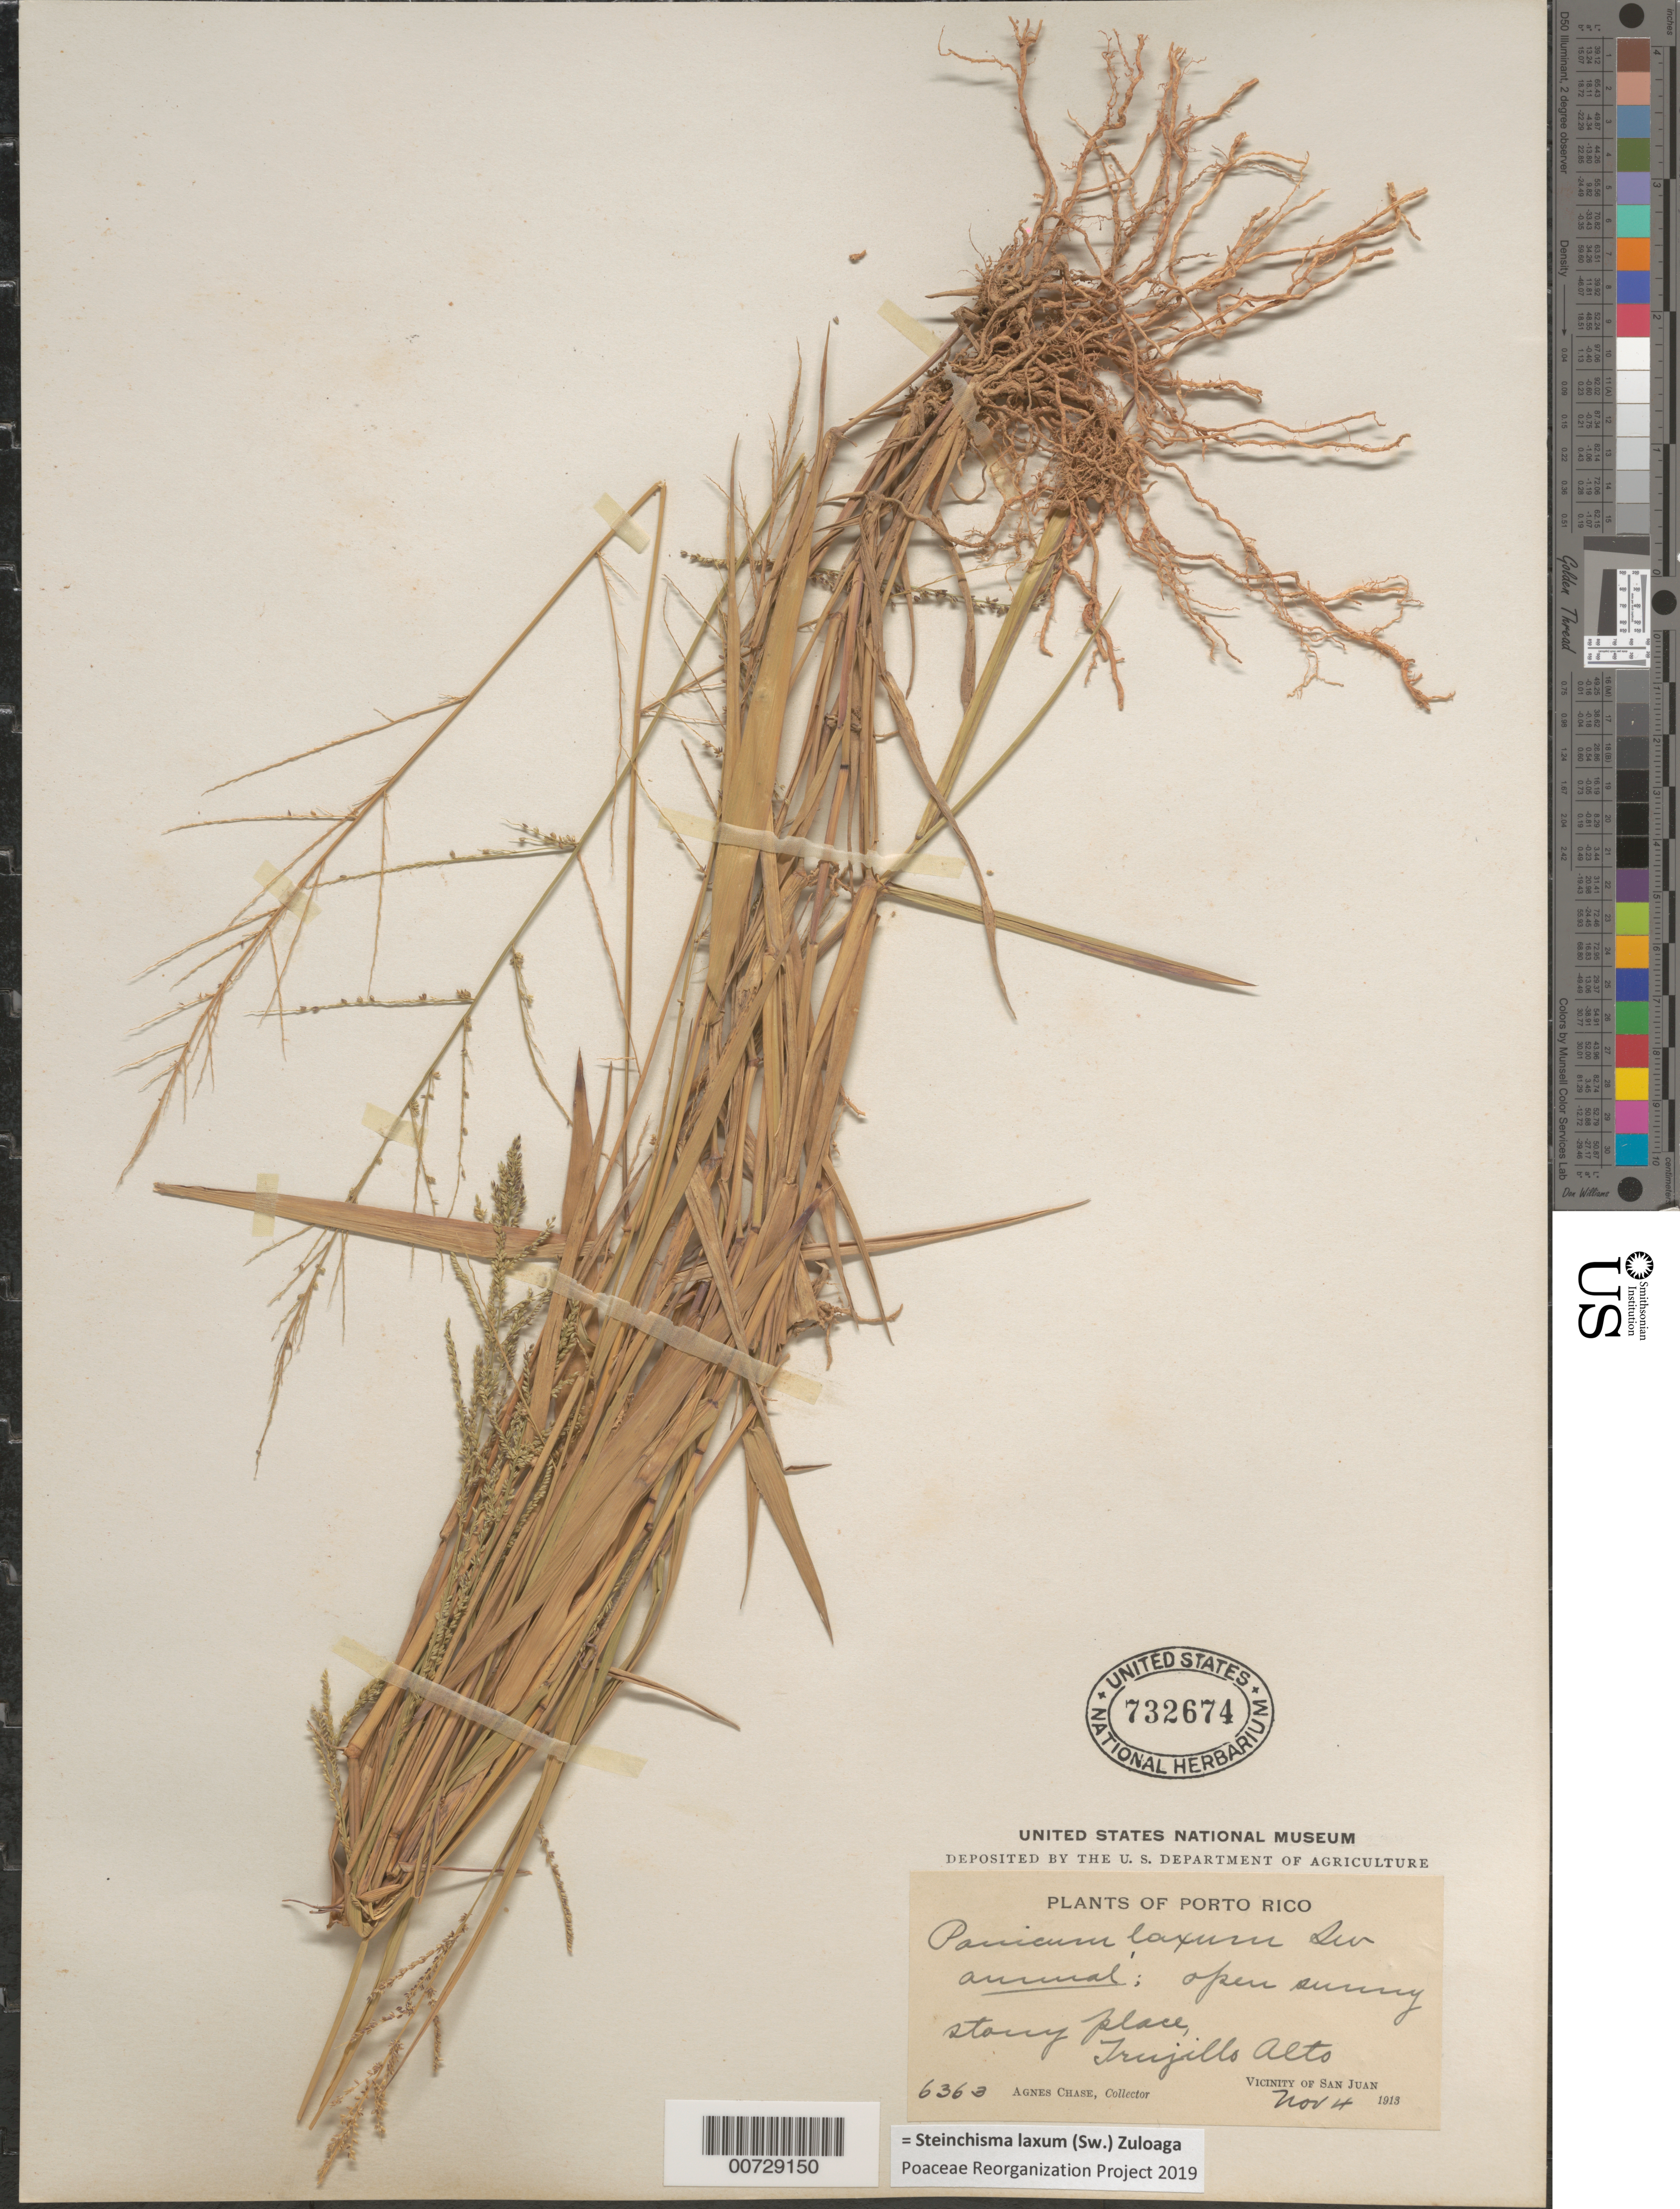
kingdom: Plantae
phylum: Tracheophyta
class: Liliopsida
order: Poales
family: Poaceae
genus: Steinchisma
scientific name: Steinchisma laxum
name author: (Sw.) Zuloaga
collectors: A. Chase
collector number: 6363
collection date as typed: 04 Nov 1913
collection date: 1913-11-04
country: Puerto Rico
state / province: San Juan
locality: San Juan, vic of; Trujillo Alto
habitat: Open sunny stony place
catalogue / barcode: US 732674